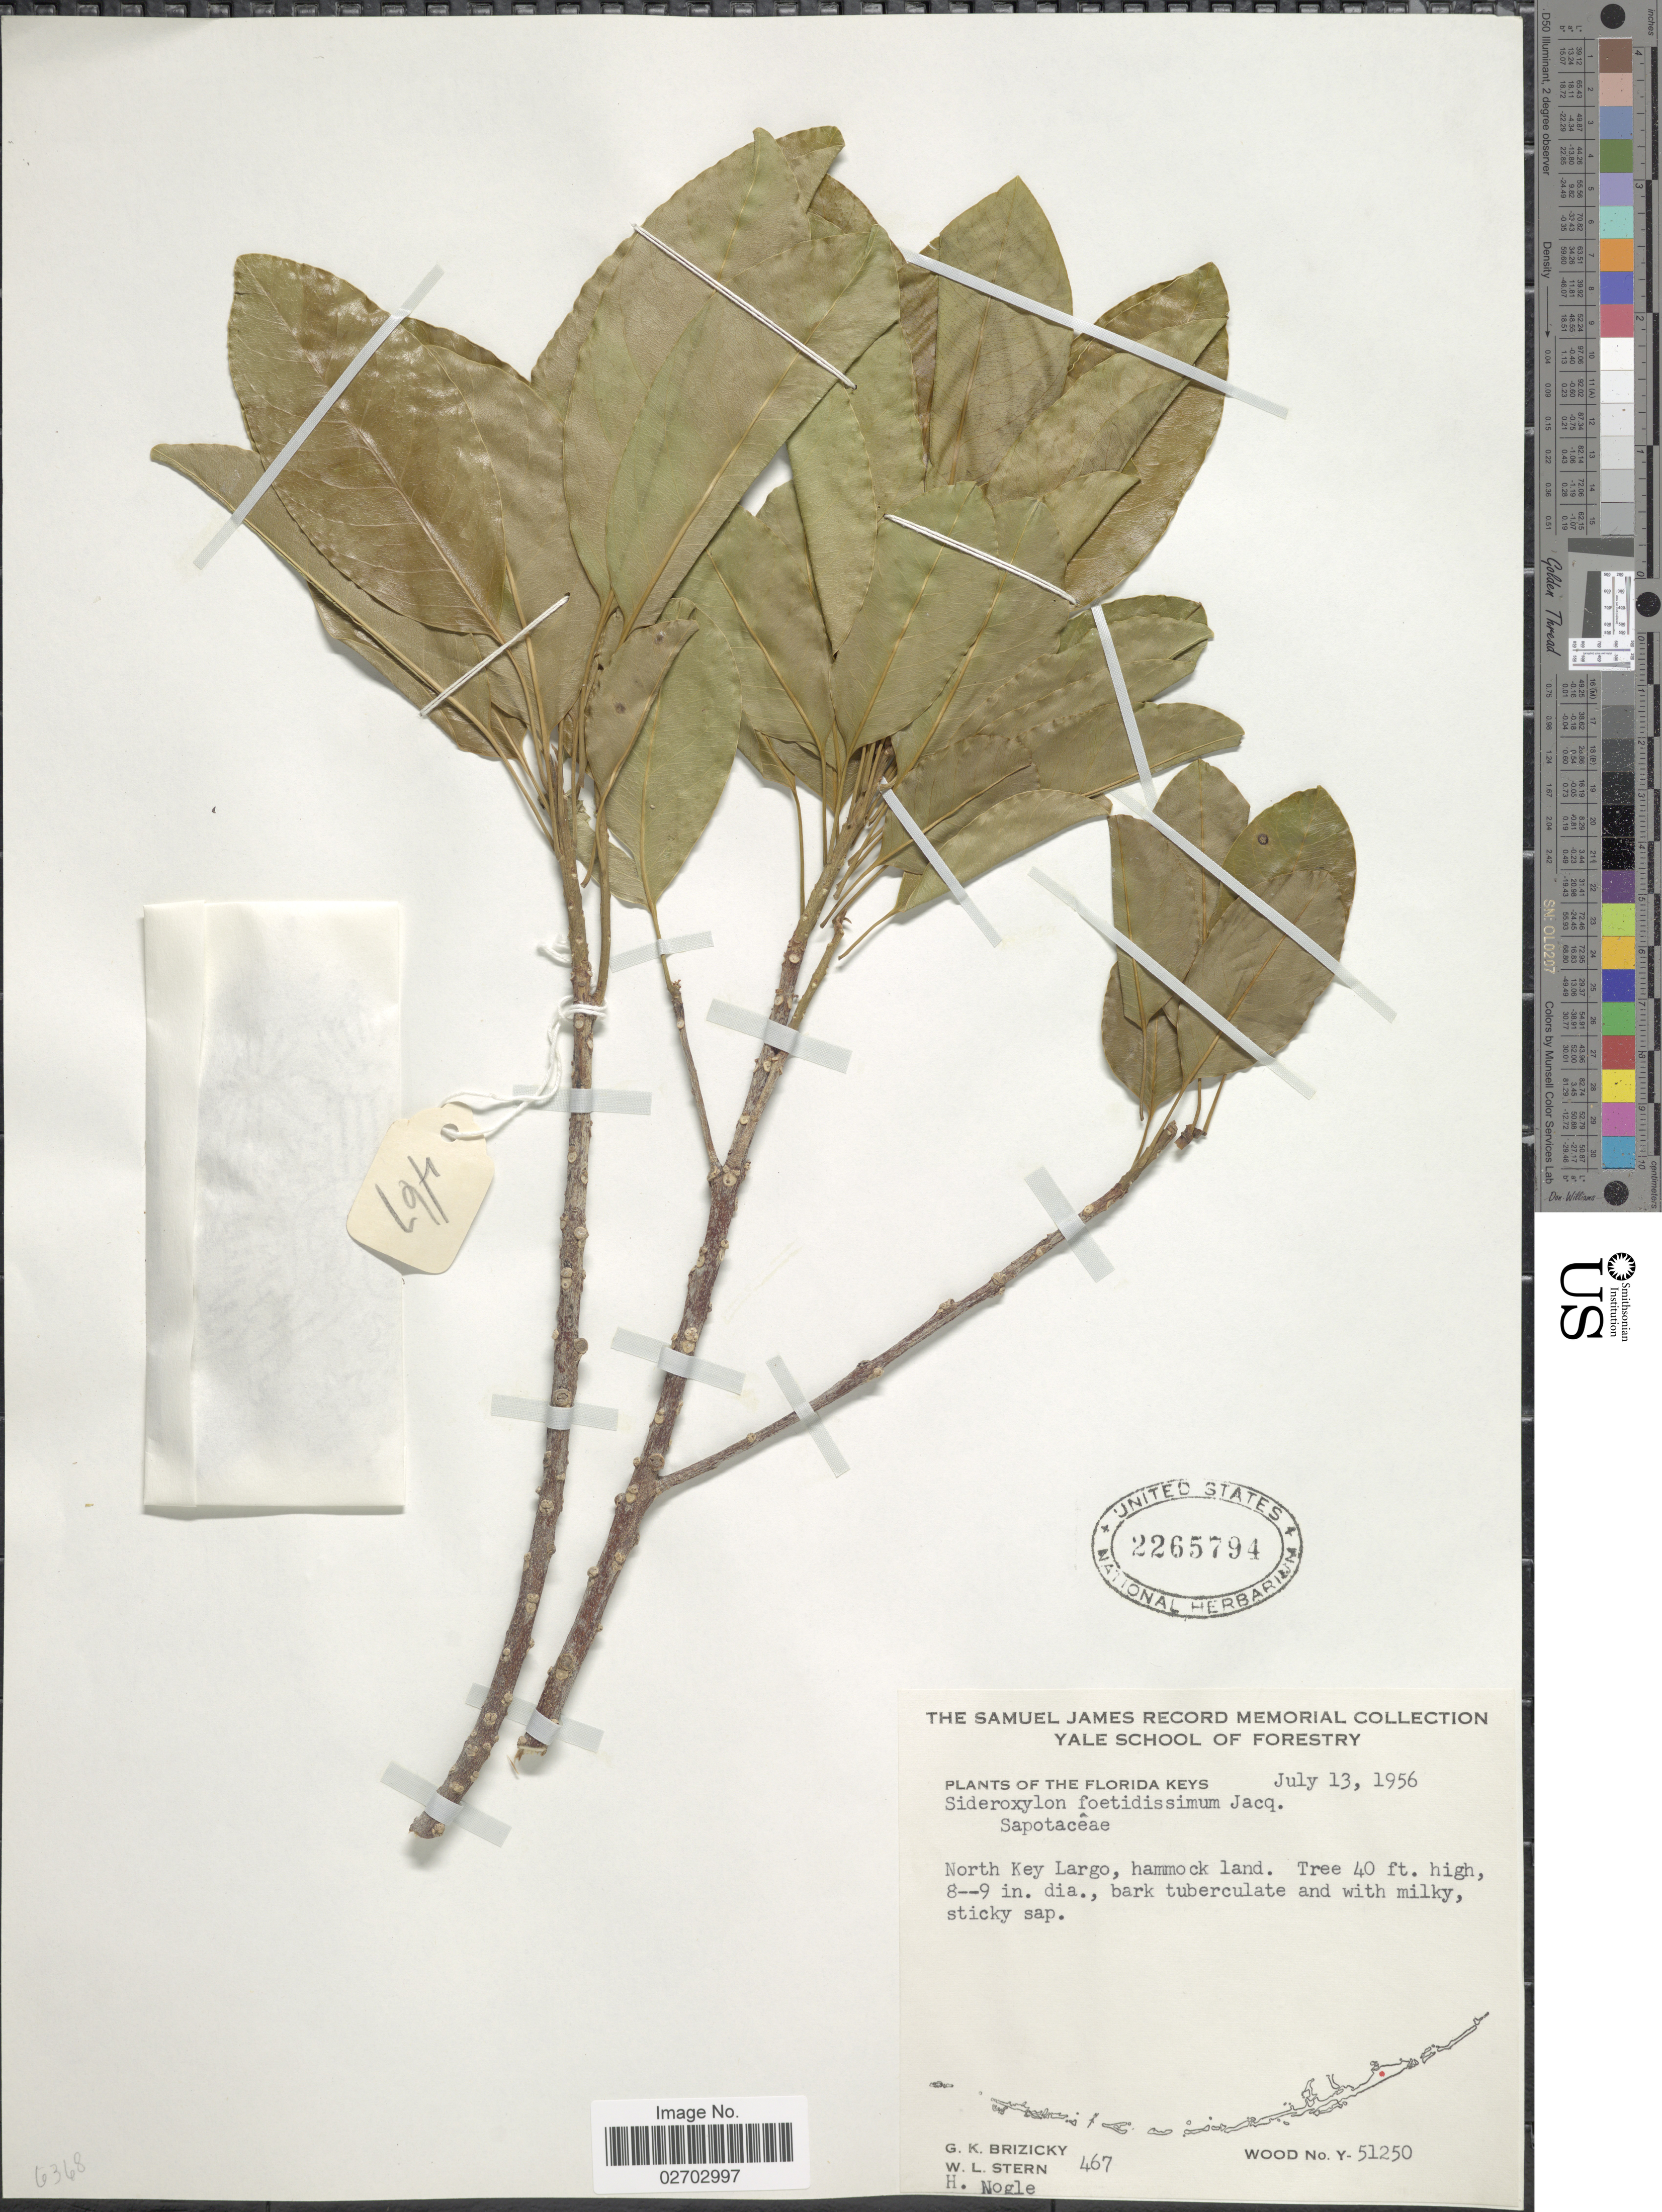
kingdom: Plantae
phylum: Tracheophyta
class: Magnoliopsida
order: Ericales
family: Sapotaceae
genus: Sideroxylon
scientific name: Sideroxylon foetidissimum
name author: Jacq.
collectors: G. K. Brizicky, W. L. Stern & H. Nogle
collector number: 467/Y-51250?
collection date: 1956-07-13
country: United States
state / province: Florida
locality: Florida Keys, North Key Largo, hammock land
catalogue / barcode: US 2265794